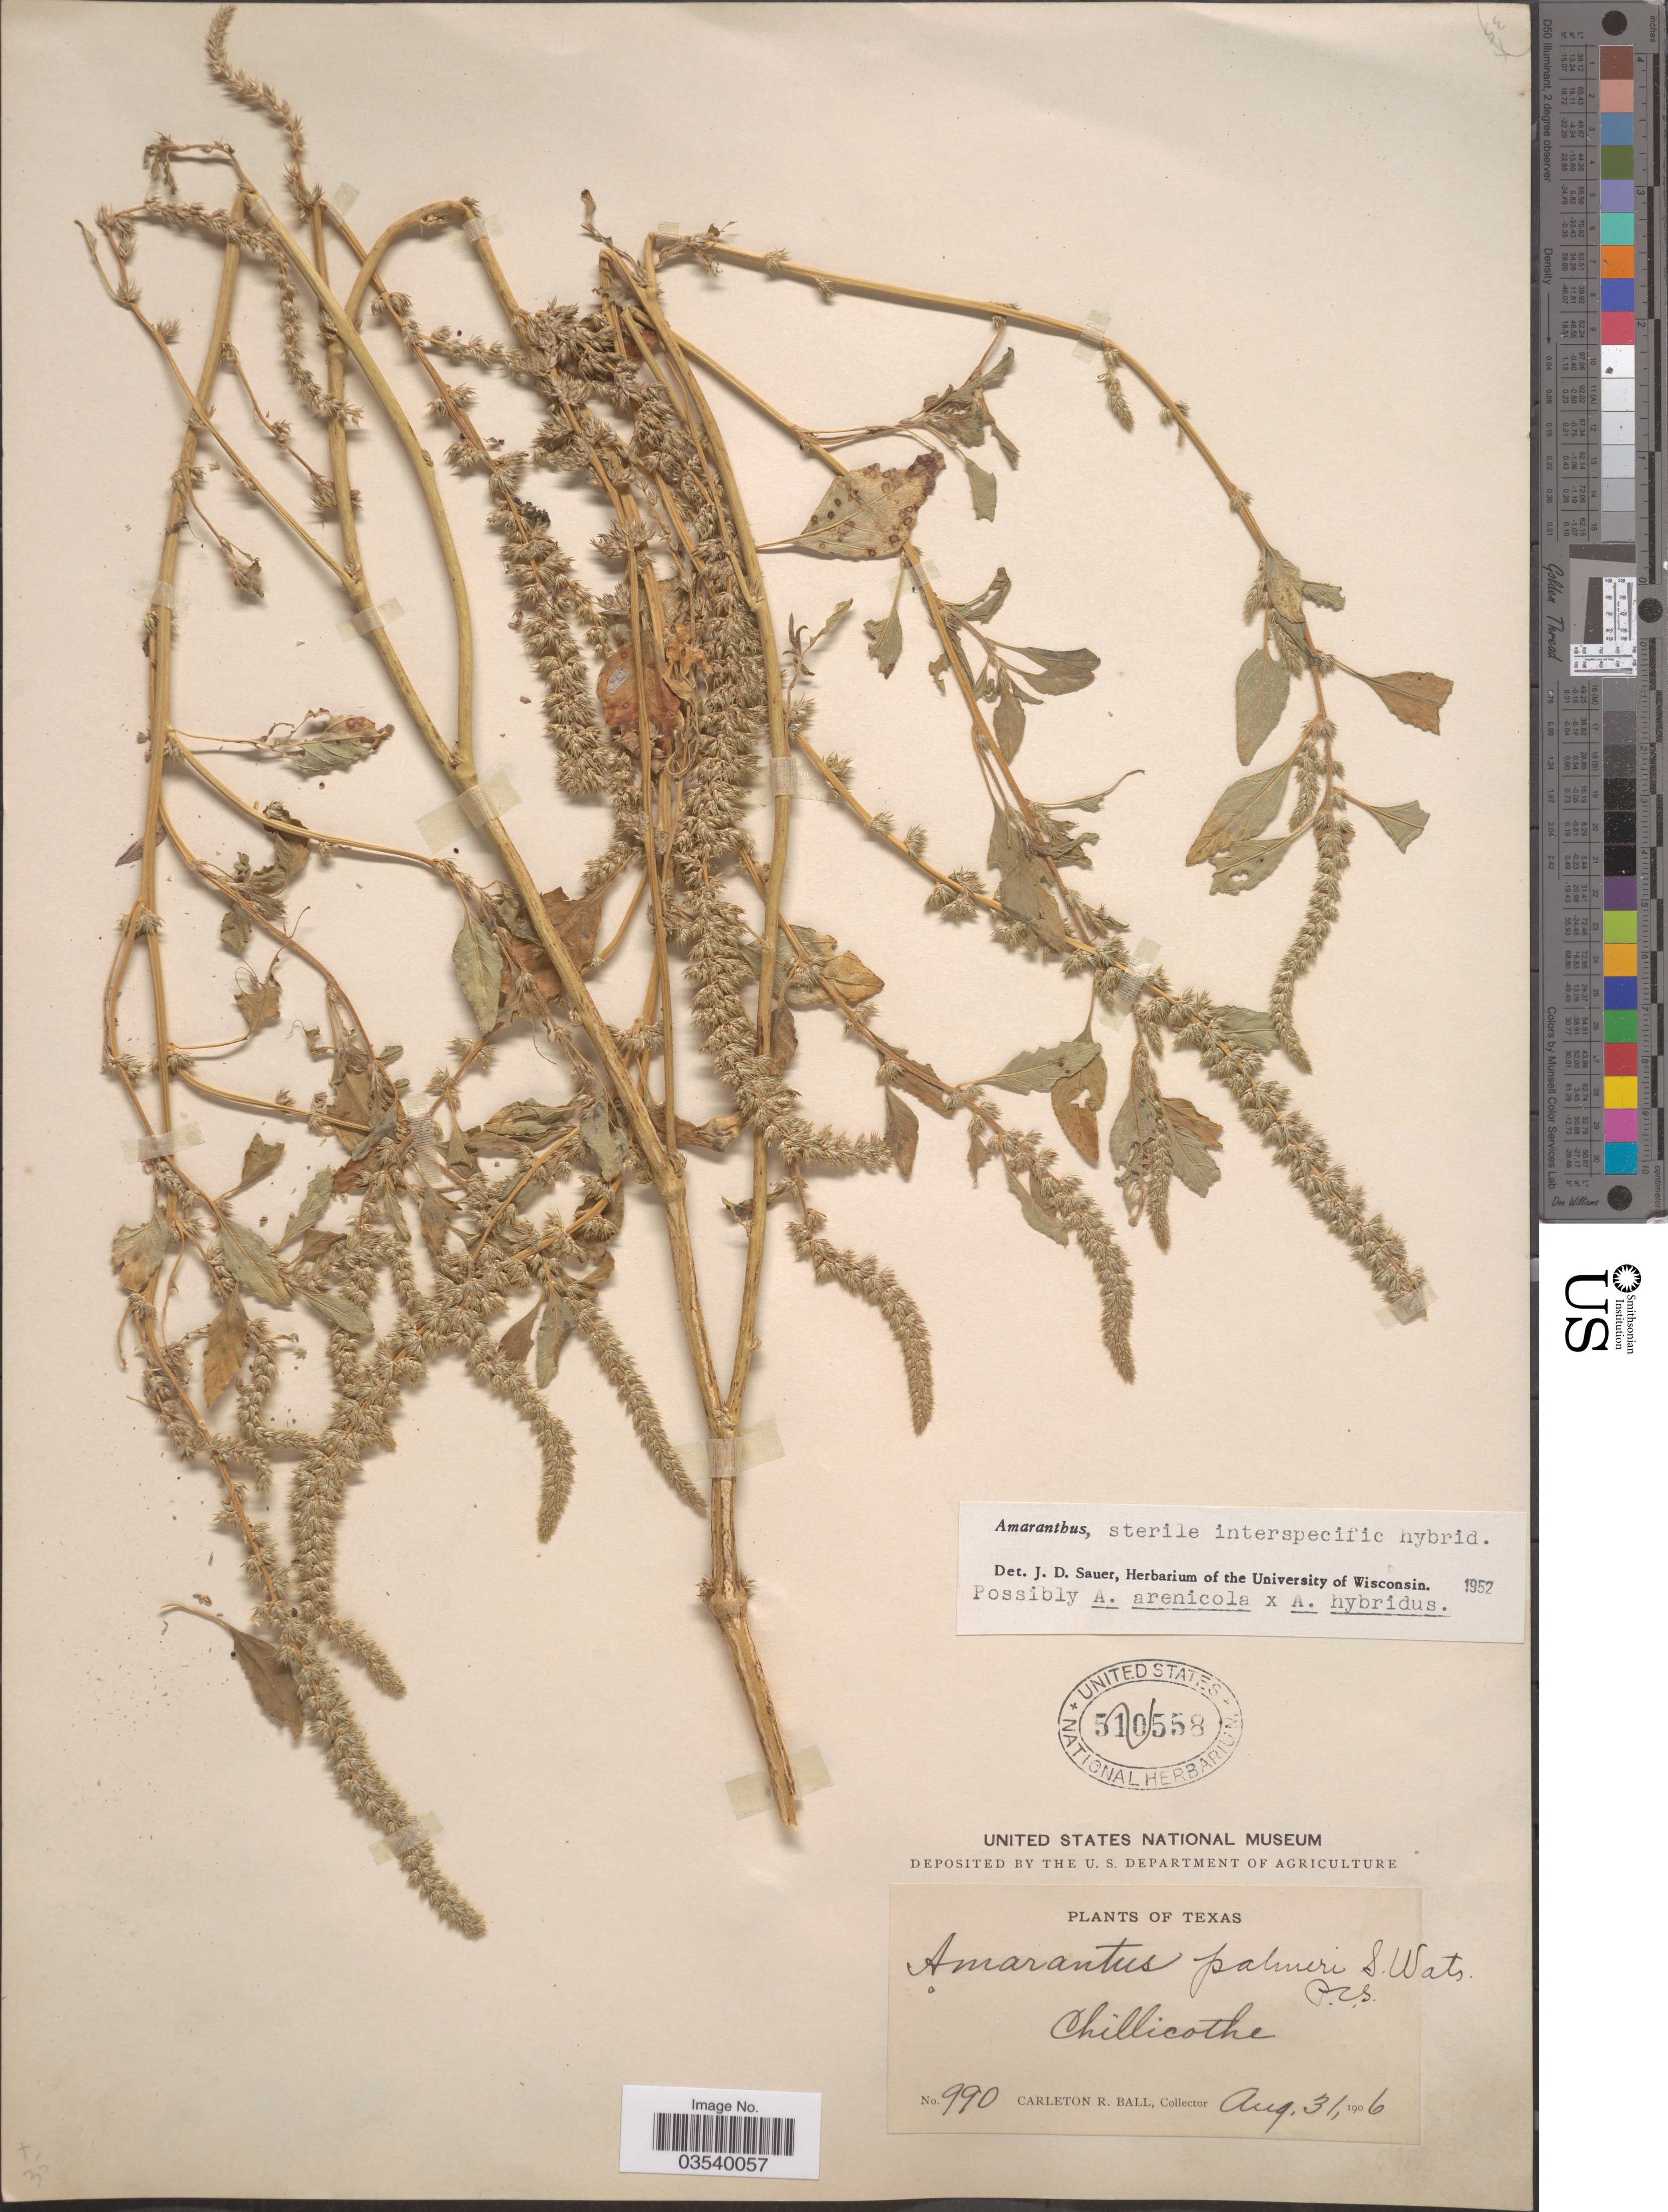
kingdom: Plantae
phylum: Tracheophyta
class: Magnoliopsida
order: Caryophyllales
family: Amaranthaceae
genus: Amaranthus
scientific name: Amaranthus arenicola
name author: I.M. Johnst.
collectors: C. R. Ball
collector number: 990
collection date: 1906-08-31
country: United States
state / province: Texas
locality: Chillicothe.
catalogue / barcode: US 501558